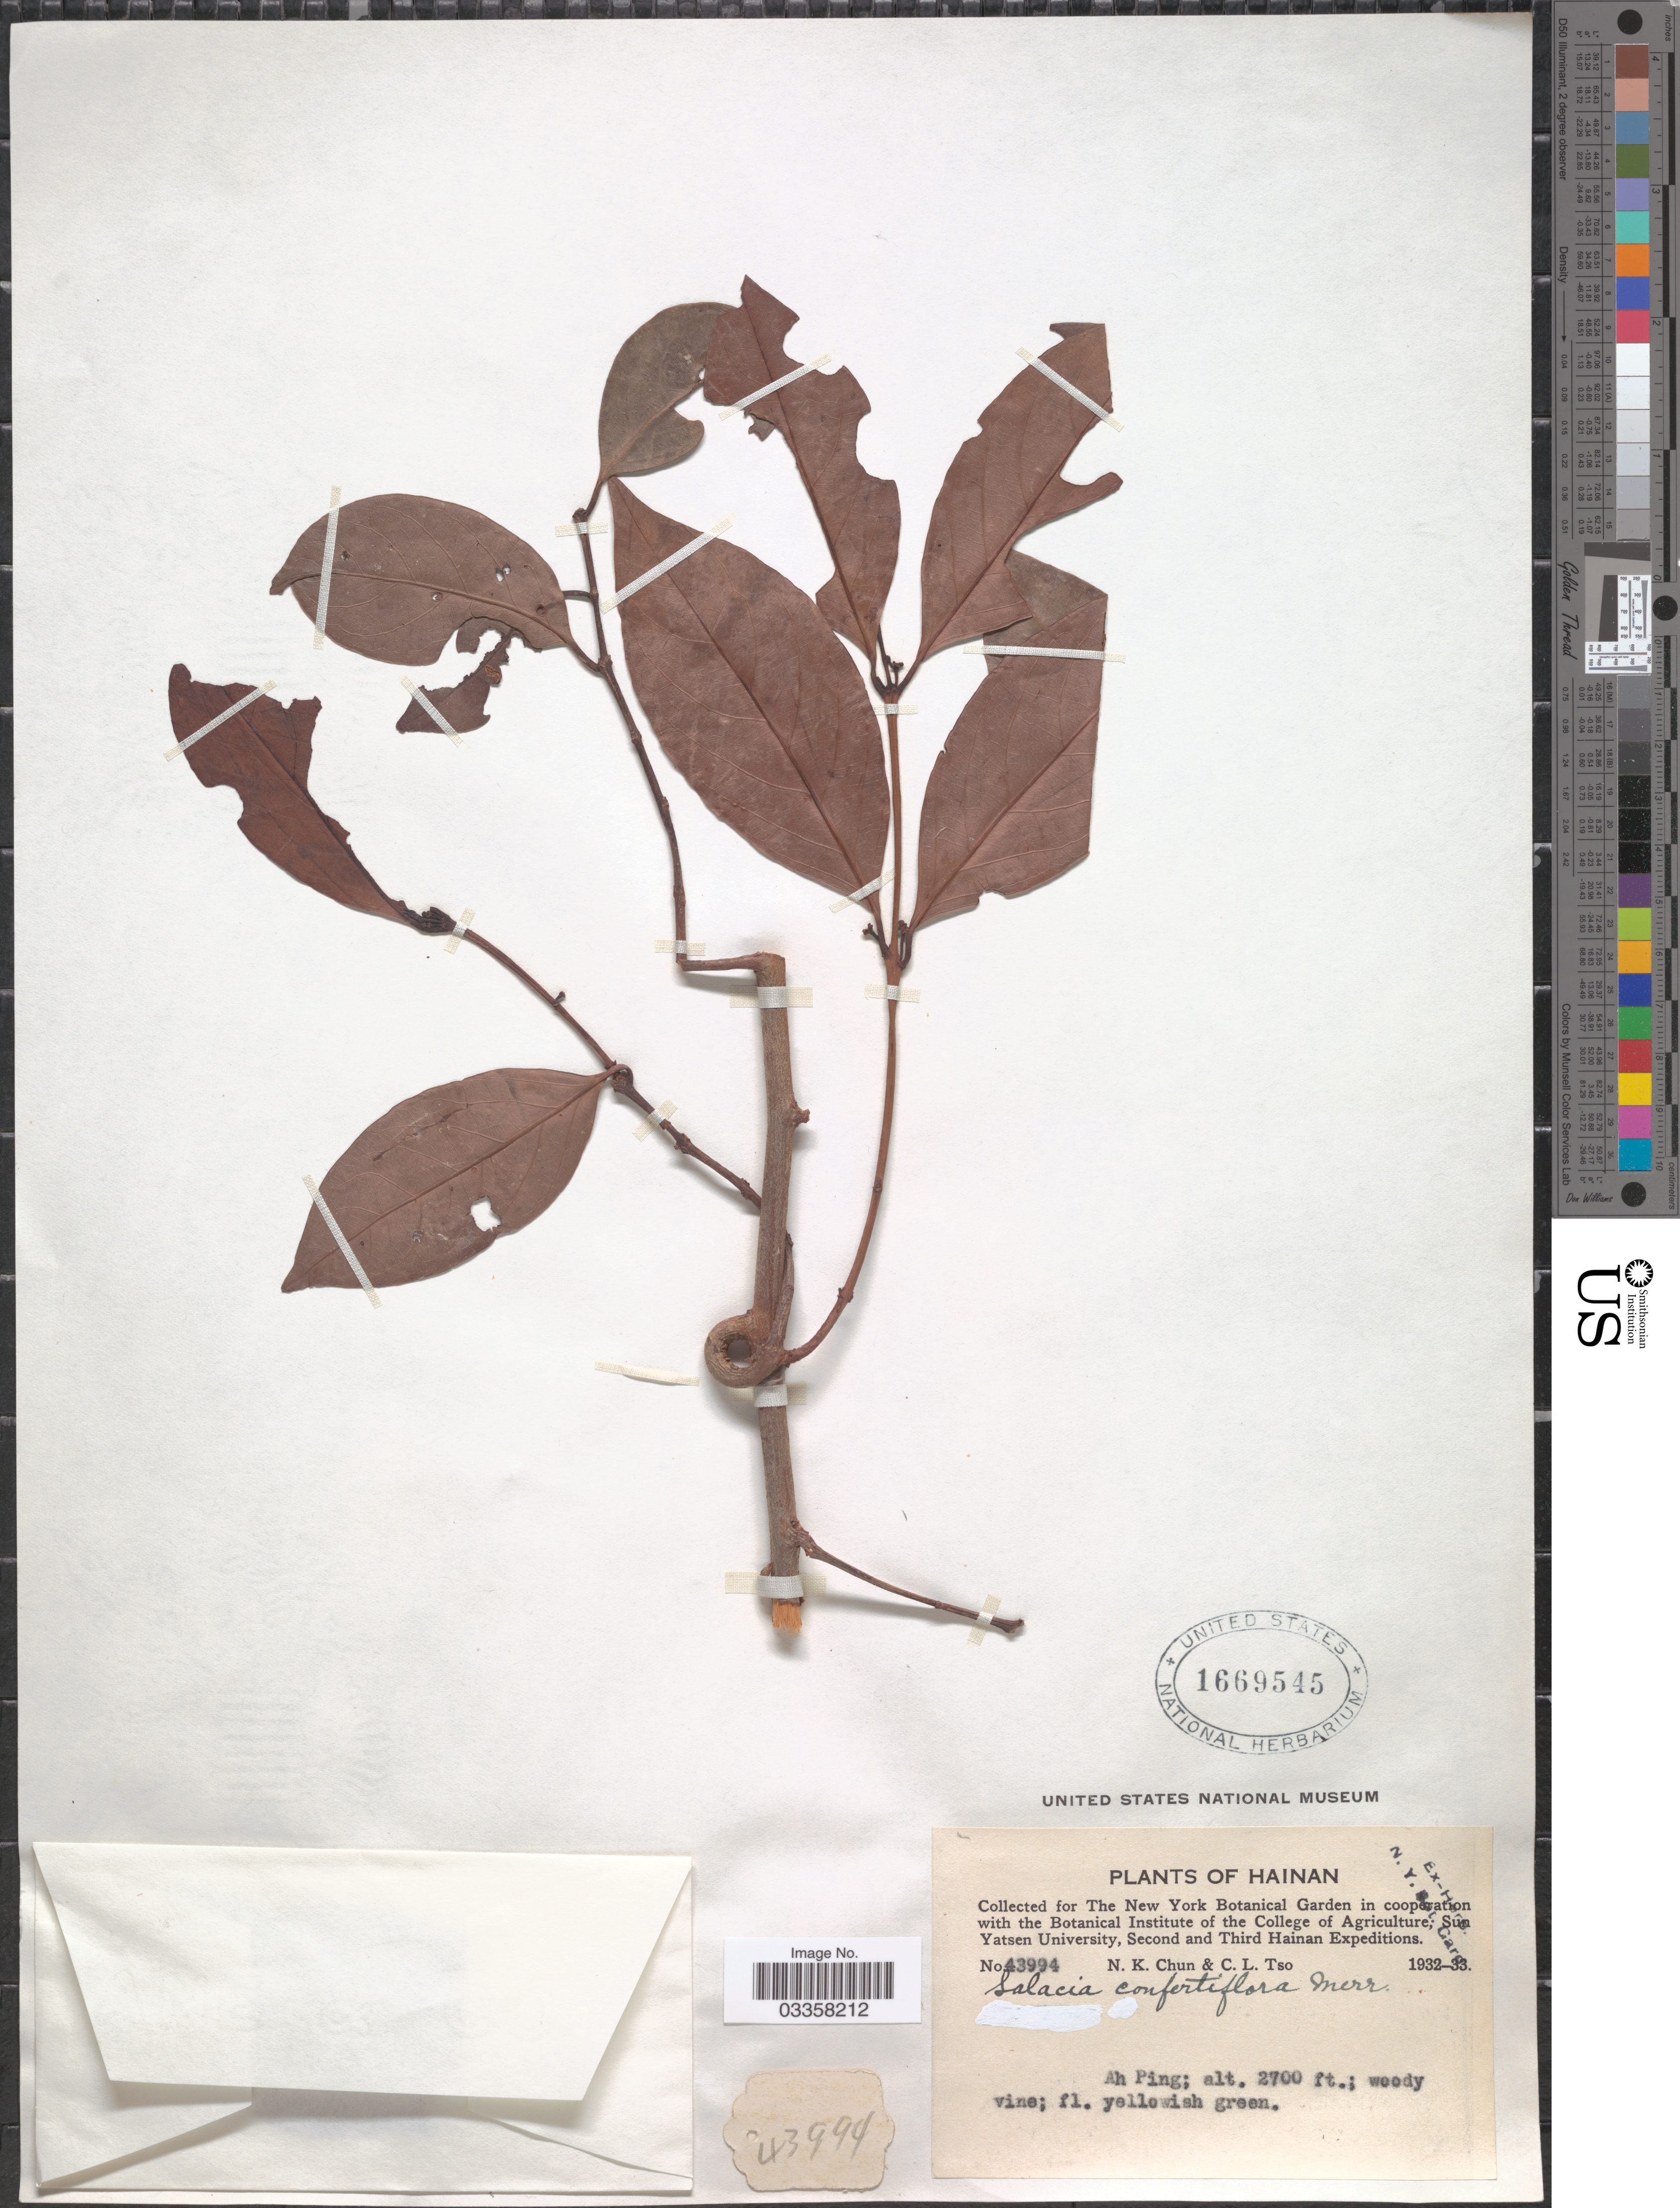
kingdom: Plantae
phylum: Tracheophyta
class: Magnoliopsida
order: Celastrales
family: Celastraceae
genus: Salacia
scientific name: Salacia confertiflora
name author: Merr.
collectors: N. K. Chun & C. Tso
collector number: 43994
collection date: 1932/1933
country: China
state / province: Hainan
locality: Ah Ping.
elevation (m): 823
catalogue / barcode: US 1669545